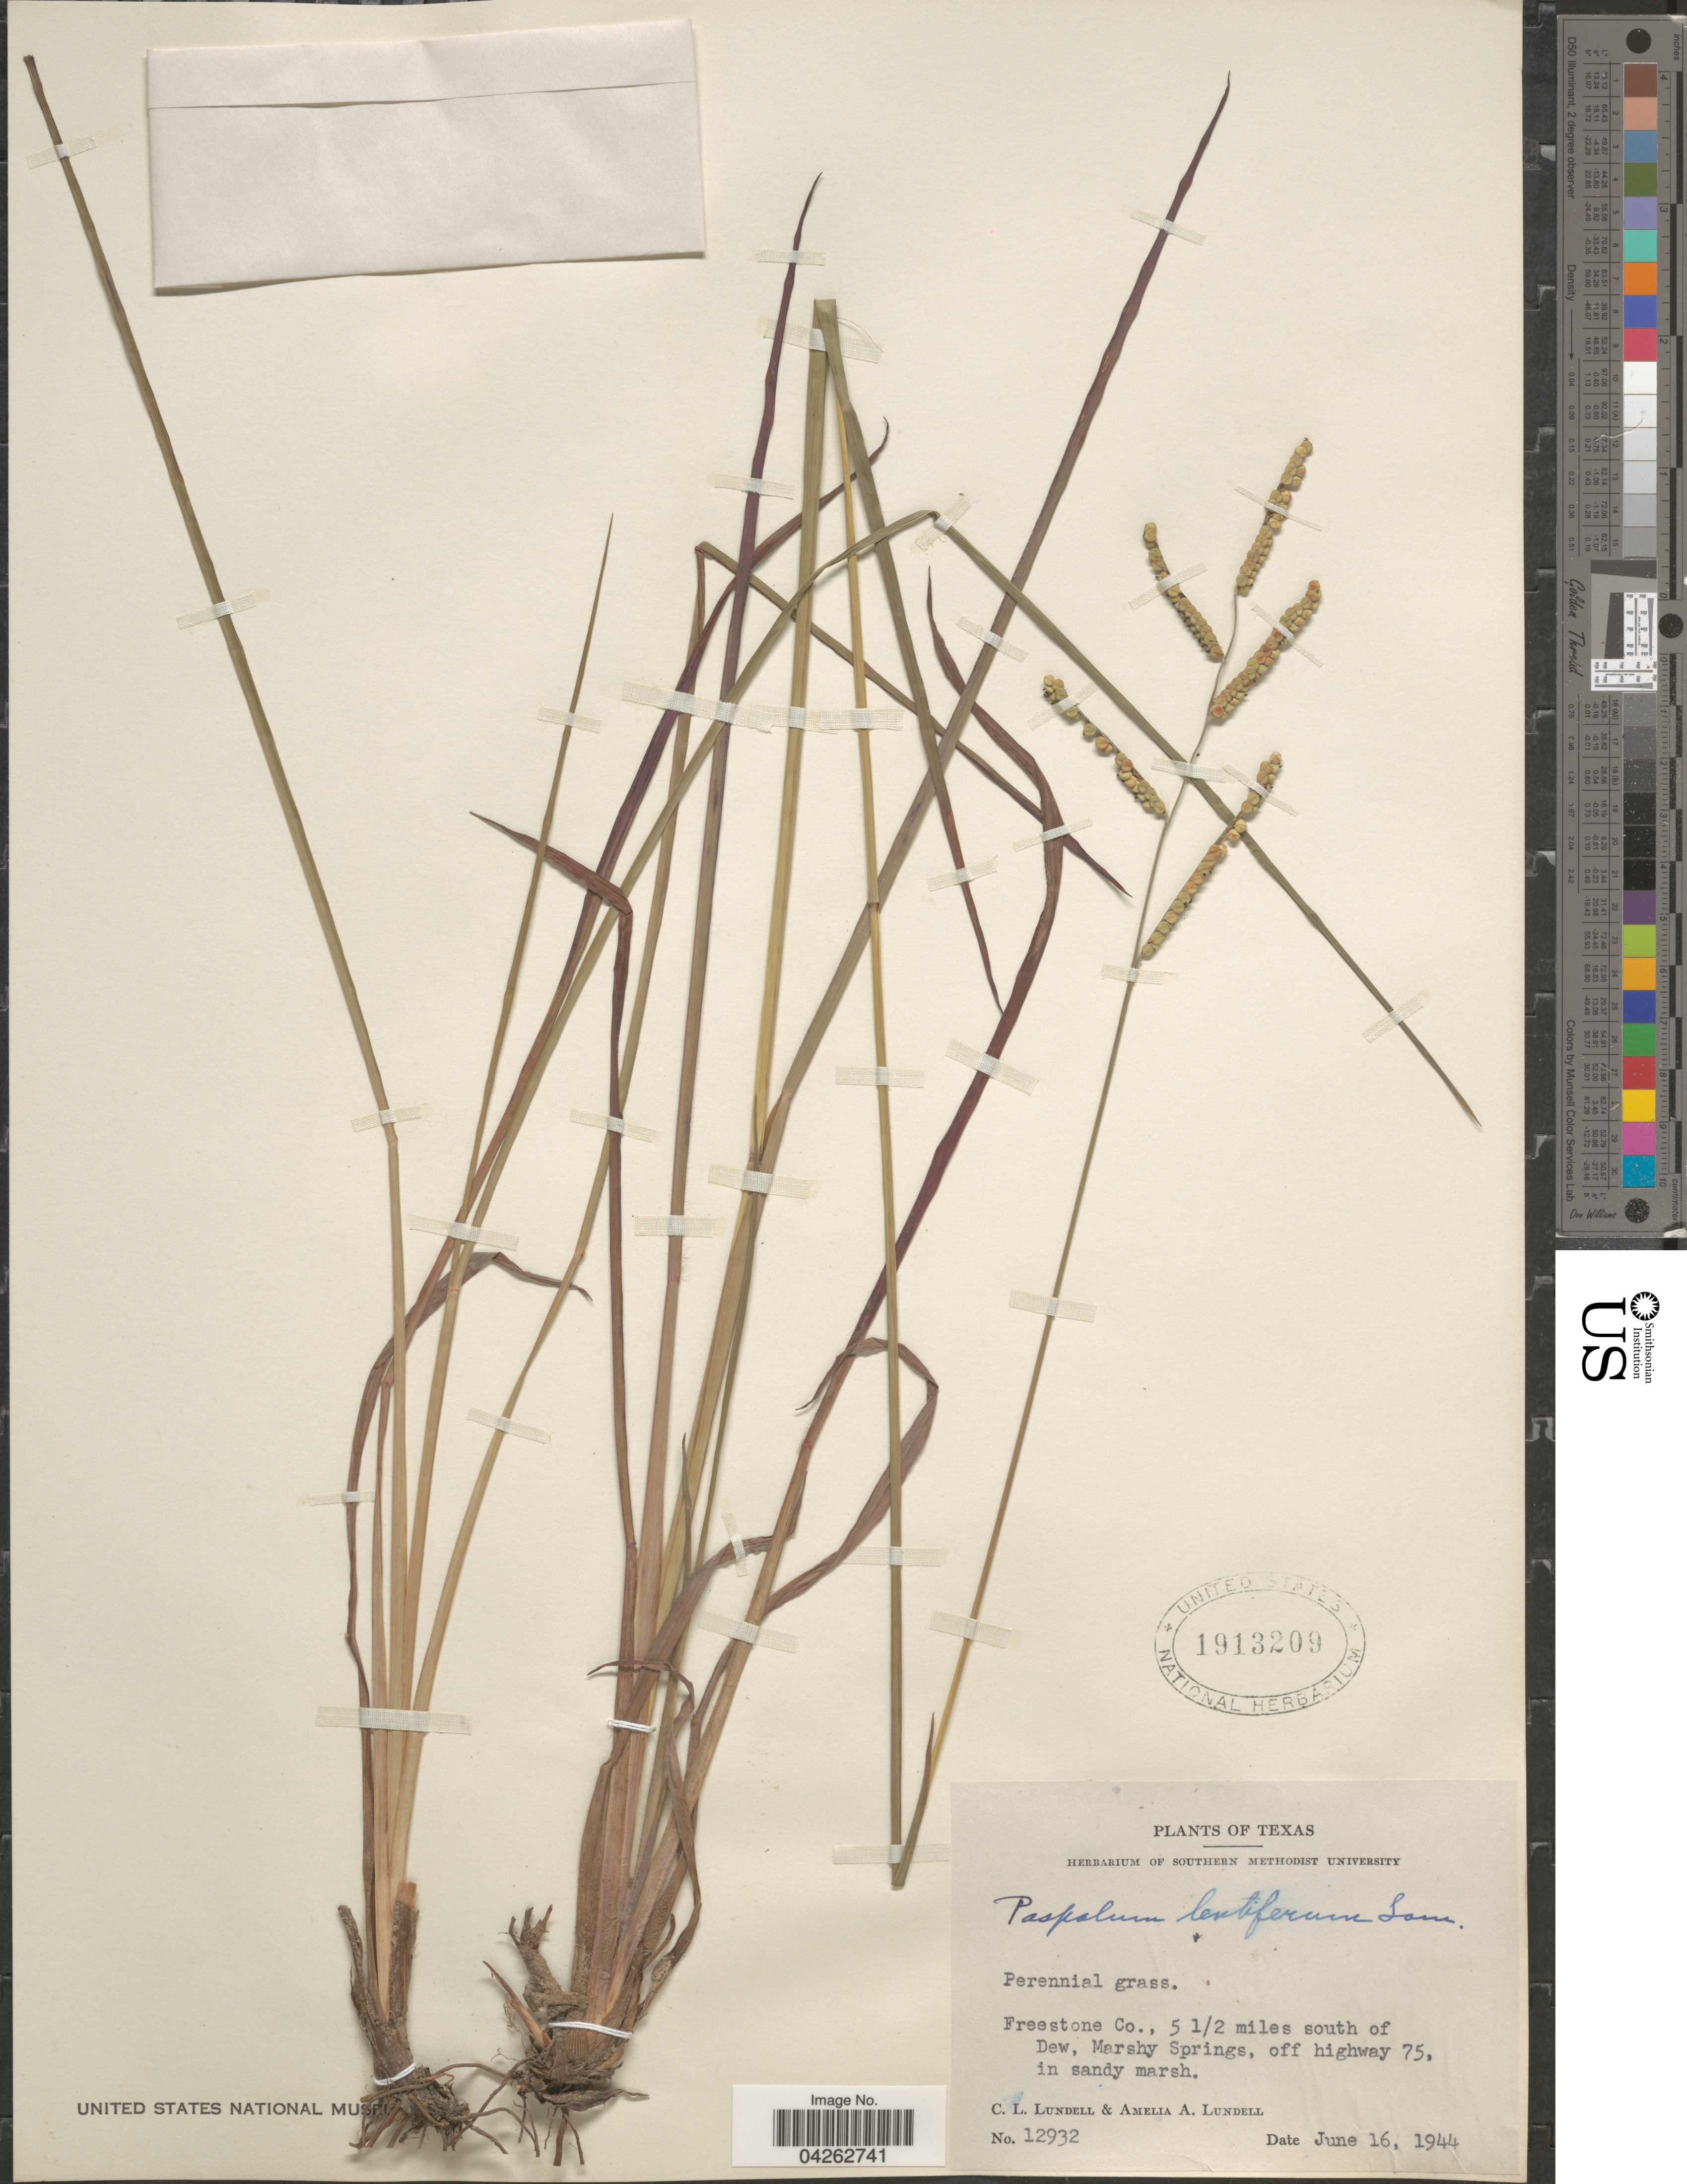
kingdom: Plantae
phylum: Tracheophyta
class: Liliopsida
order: Poales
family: Poaceae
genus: Paspalum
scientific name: Paspalum lentiferum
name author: Lam.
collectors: C. L. Lundell & A. A. Lundell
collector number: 12932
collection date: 1944-06-16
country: United States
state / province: Texas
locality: Freestone Co., 5 1/2 miles south of Dew, Marshy Springs, off highway 75, in sandy marsh.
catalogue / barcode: US 1913209